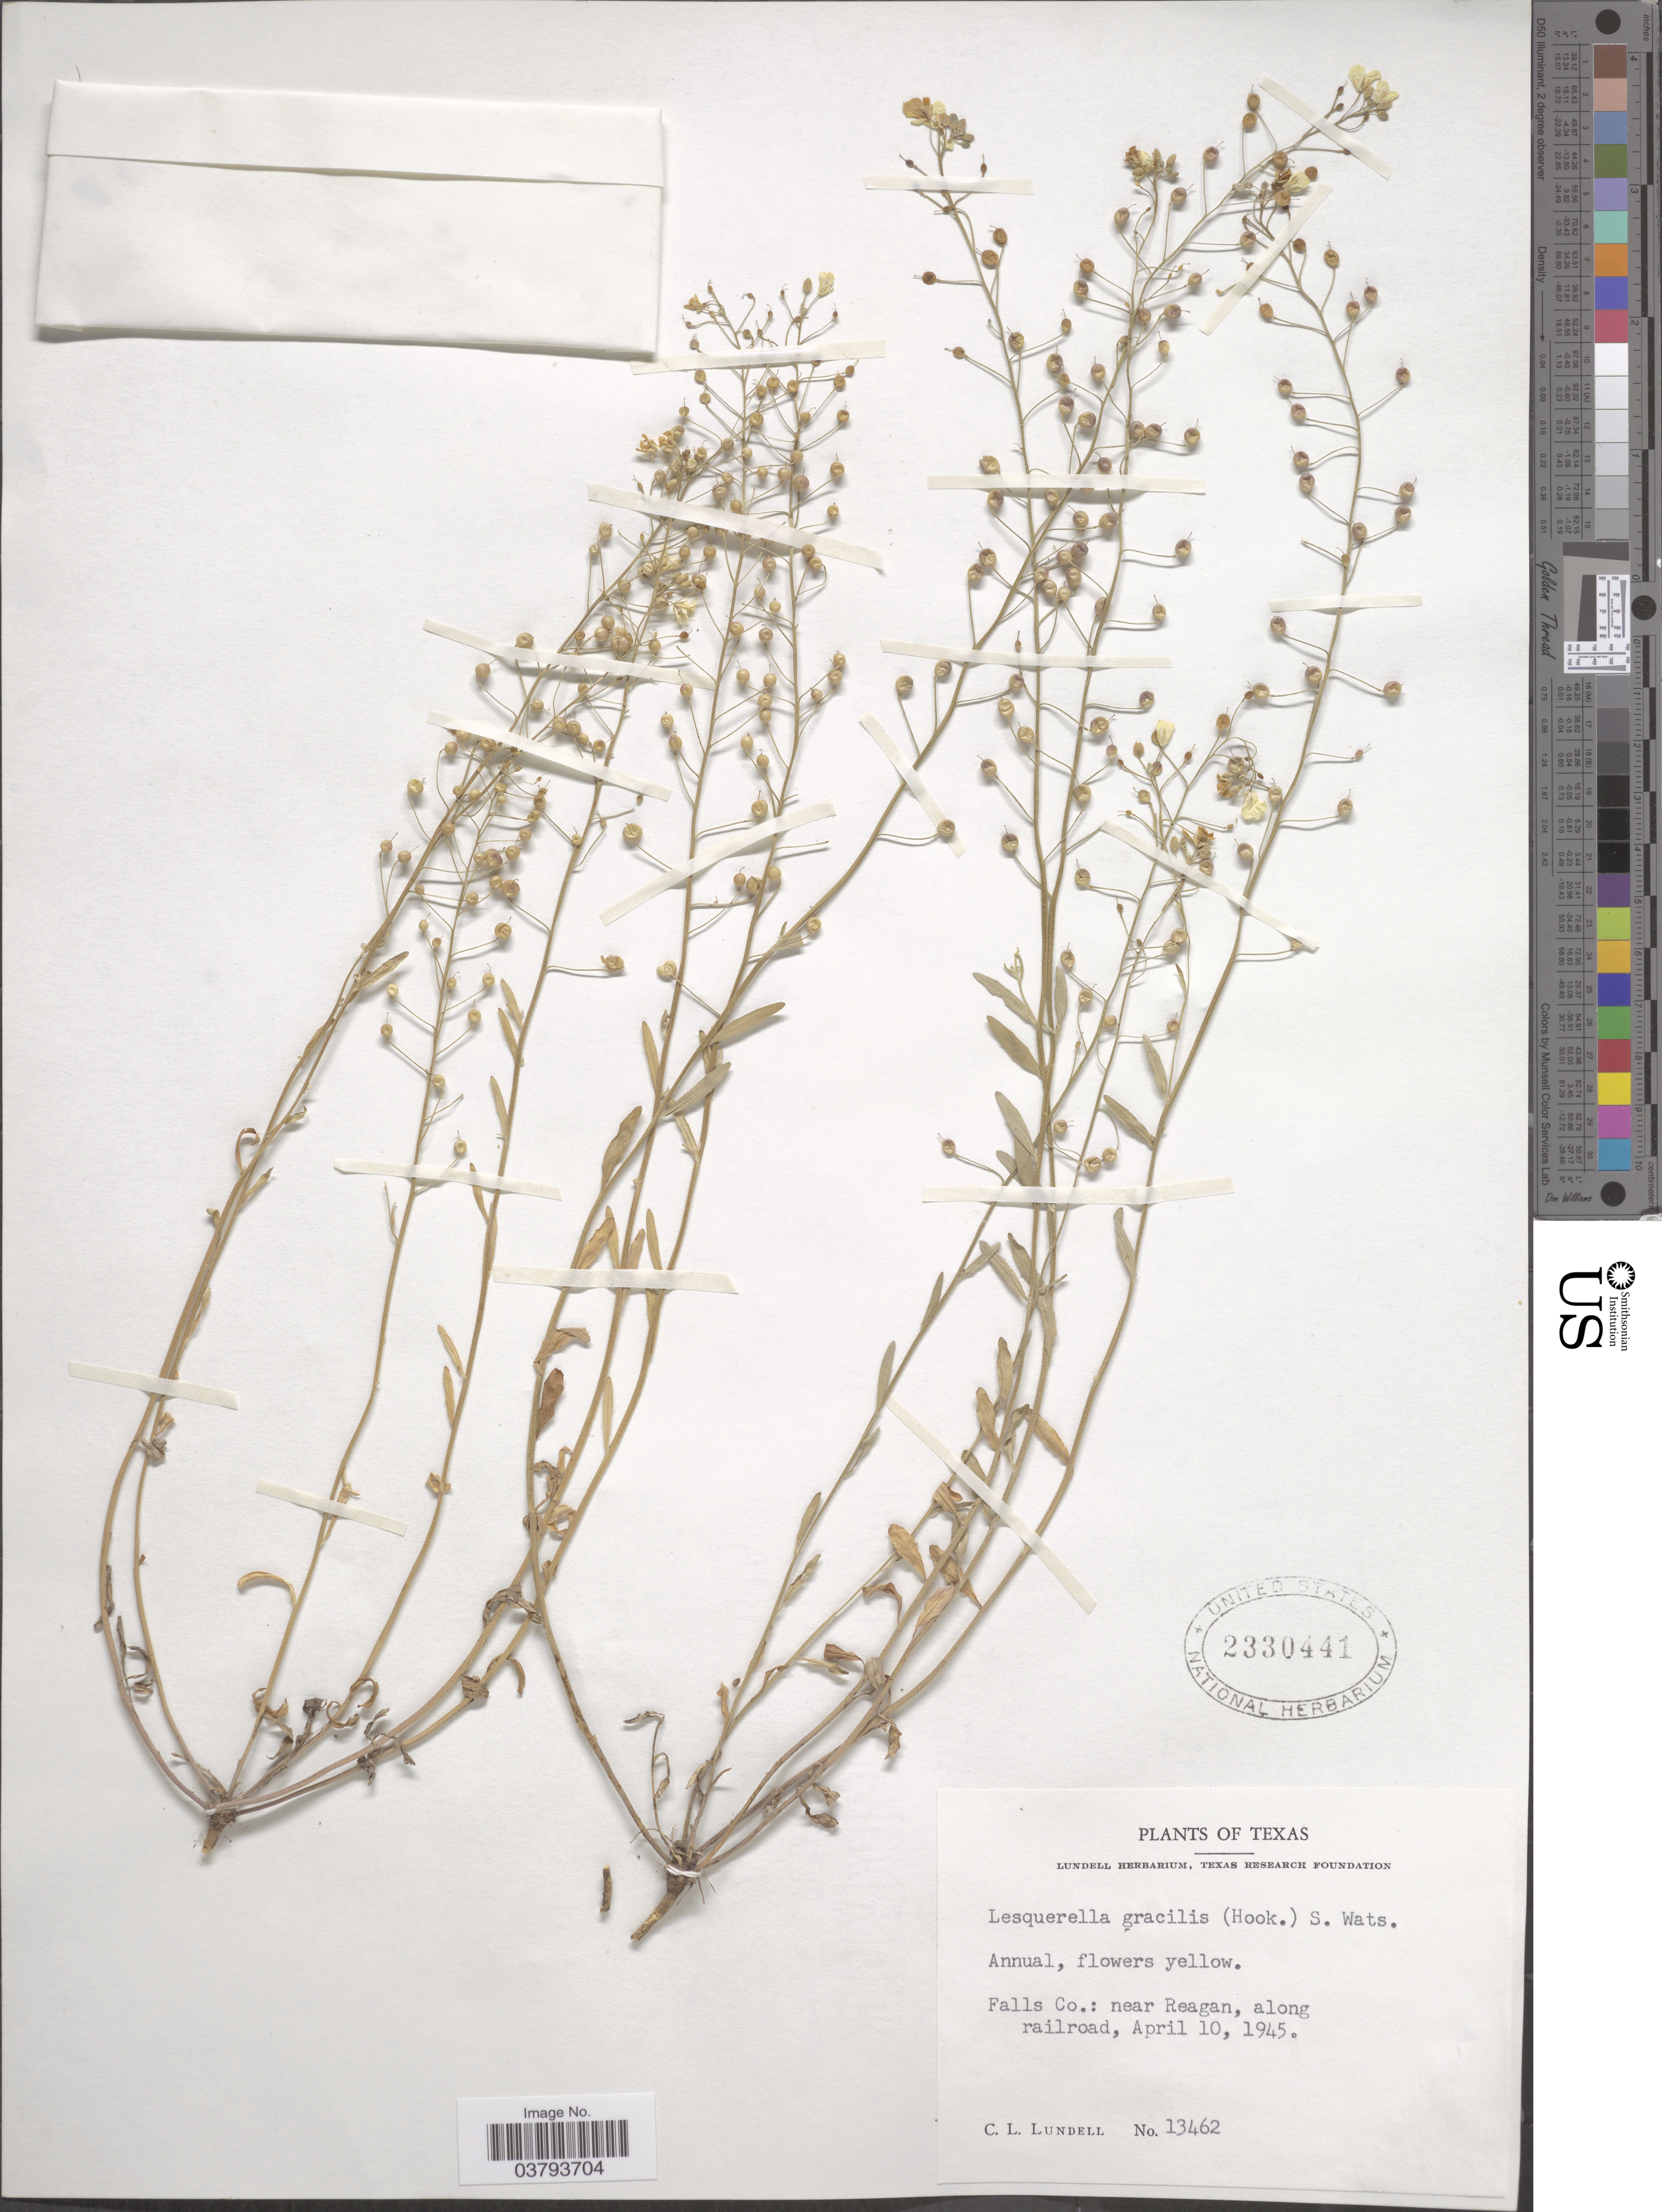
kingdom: Plantae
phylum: Tracheophyta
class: Magnoliopsida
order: Brassicales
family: Brassicaceae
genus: Lesquerella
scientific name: Lesquerella gracilis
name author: (Hook.) S. Watson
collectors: C. L. Lundell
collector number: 13462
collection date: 1945-04-10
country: United States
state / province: Texas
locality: Falls Co.: near Reagan, along railroad.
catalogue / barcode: US 2330441